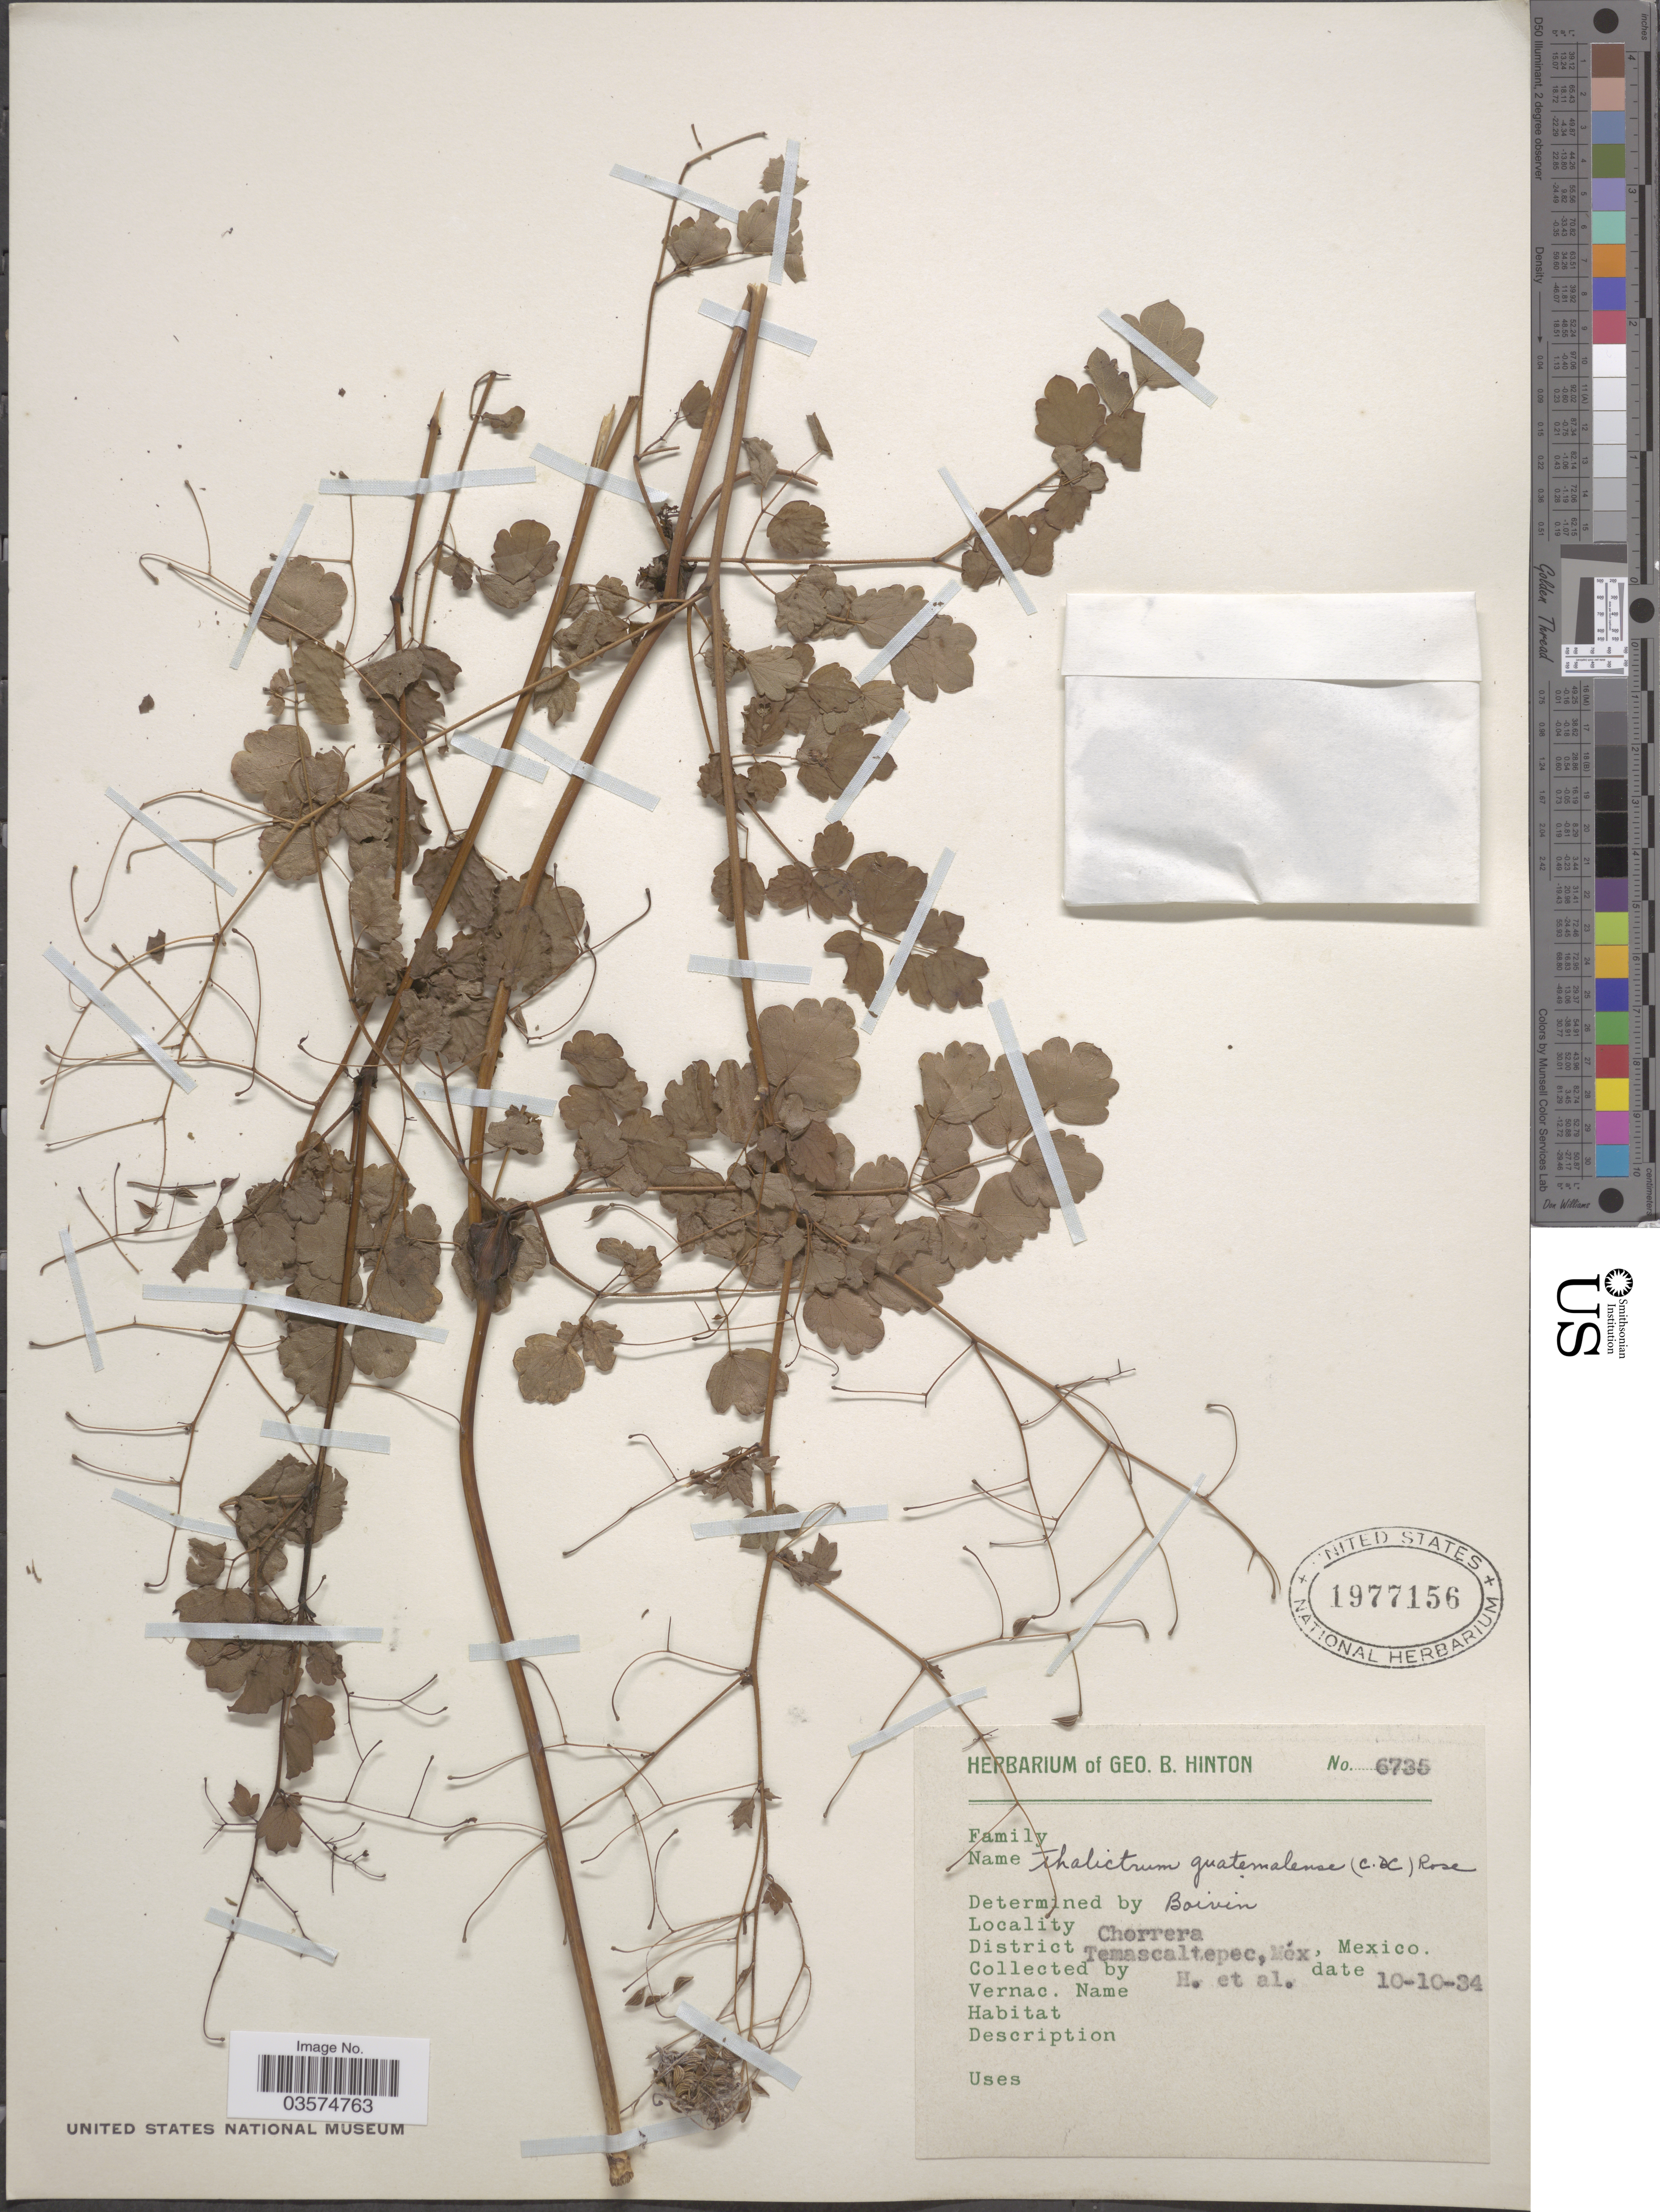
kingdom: Plantae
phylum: Tracheophyta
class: Magnoliopsida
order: Ranunculales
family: Ranunculaceae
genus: Thalictrum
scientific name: Thalictrum guatemalense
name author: C. DC. & Rose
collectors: G. B. Hinton & et al.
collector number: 6735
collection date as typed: Transcribed d/m/y: 10/10/34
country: Mexico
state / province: México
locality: Chorrera. District Temascaltepec.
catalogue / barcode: US 1977156